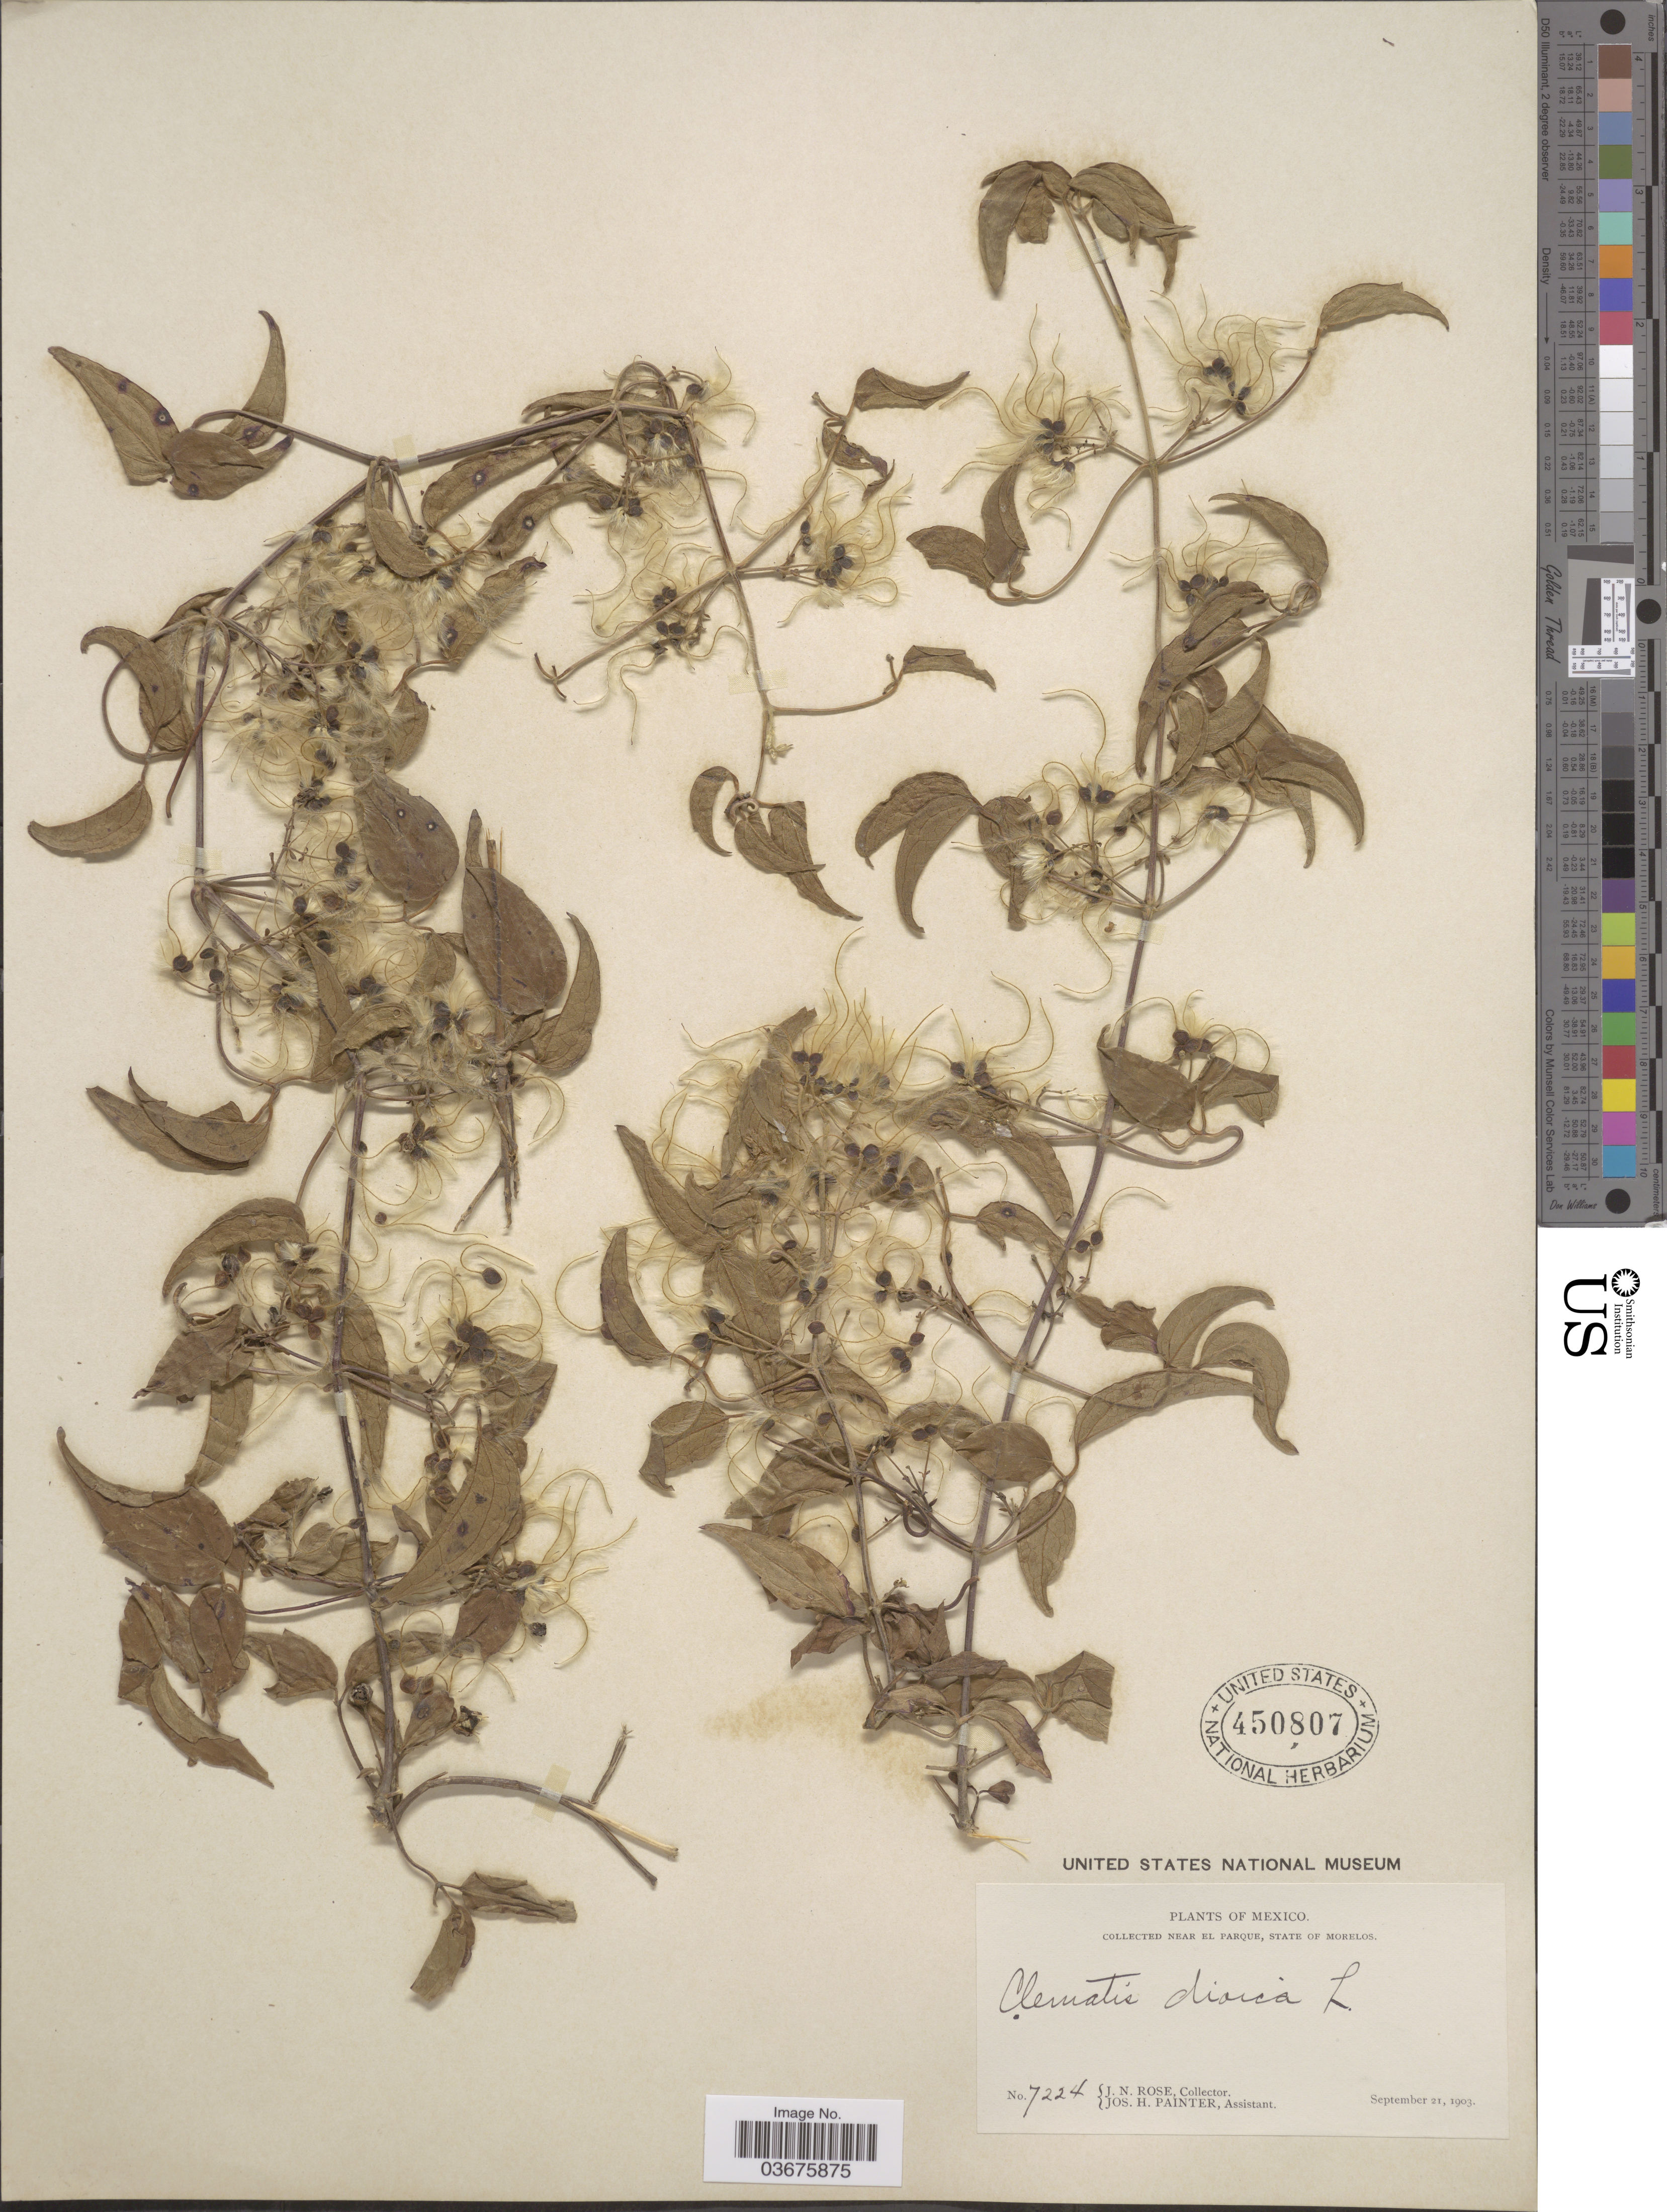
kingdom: Plantae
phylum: Tracheophyta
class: Magnoliopsida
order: Ranunculales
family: Ranunculaceae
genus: Clematis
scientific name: Clematis dioica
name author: L.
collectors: J. N. Rose & J. H. Painter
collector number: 7224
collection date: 1903-09-21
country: Mexico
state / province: Morelos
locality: Near El Parque.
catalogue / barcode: US 450807